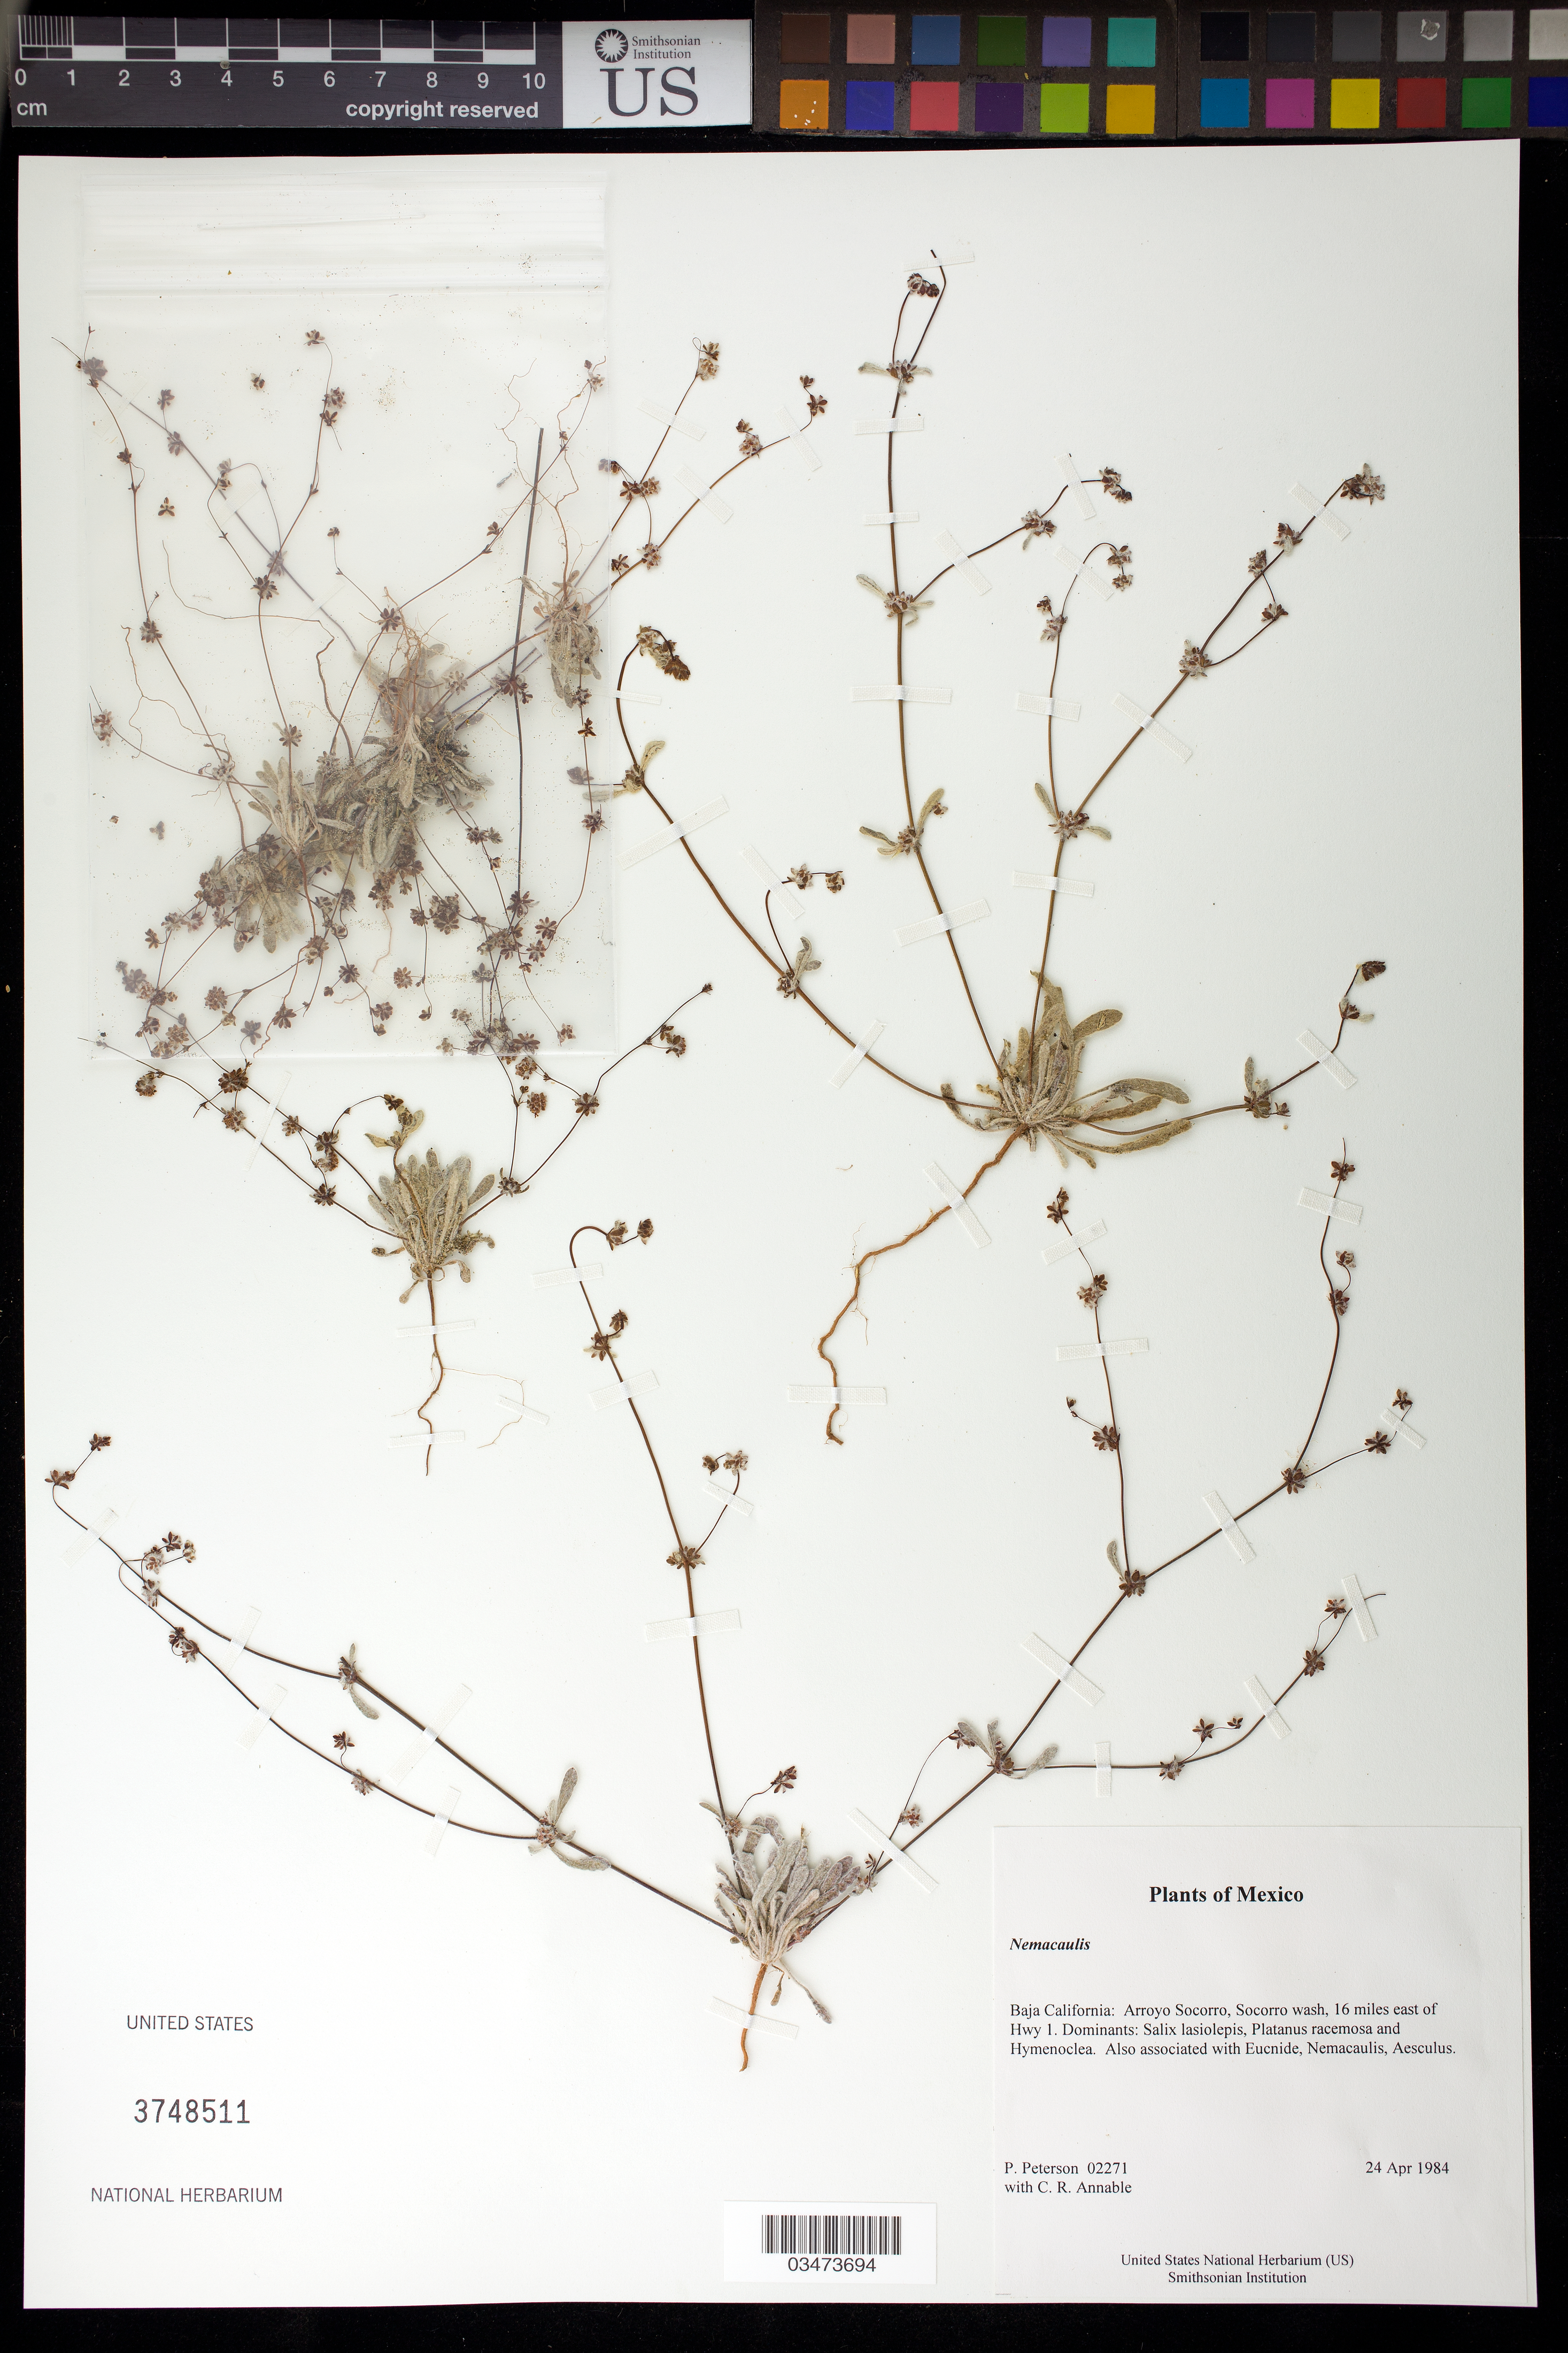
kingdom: Plantae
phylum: Tracheophyta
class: Magnoliopsida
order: Caryophyllales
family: Polygonaceae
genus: Nemacaulis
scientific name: Nemacaulis sp.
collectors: P. M. Peterson & C. R. Annable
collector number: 02271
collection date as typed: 24 Apr 1984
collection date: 1984-04-24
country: Mexico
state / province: Baja California Norte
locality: Arroyo Socorro, Socorro wash, 16 miles east of Hwy 1.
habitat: Dominants: Salix lasiolepis, Platanus racemosa and Hymenoclea. Also associated with Eucnide, Nemacaulis, Aesculus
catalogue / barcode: US 3748511